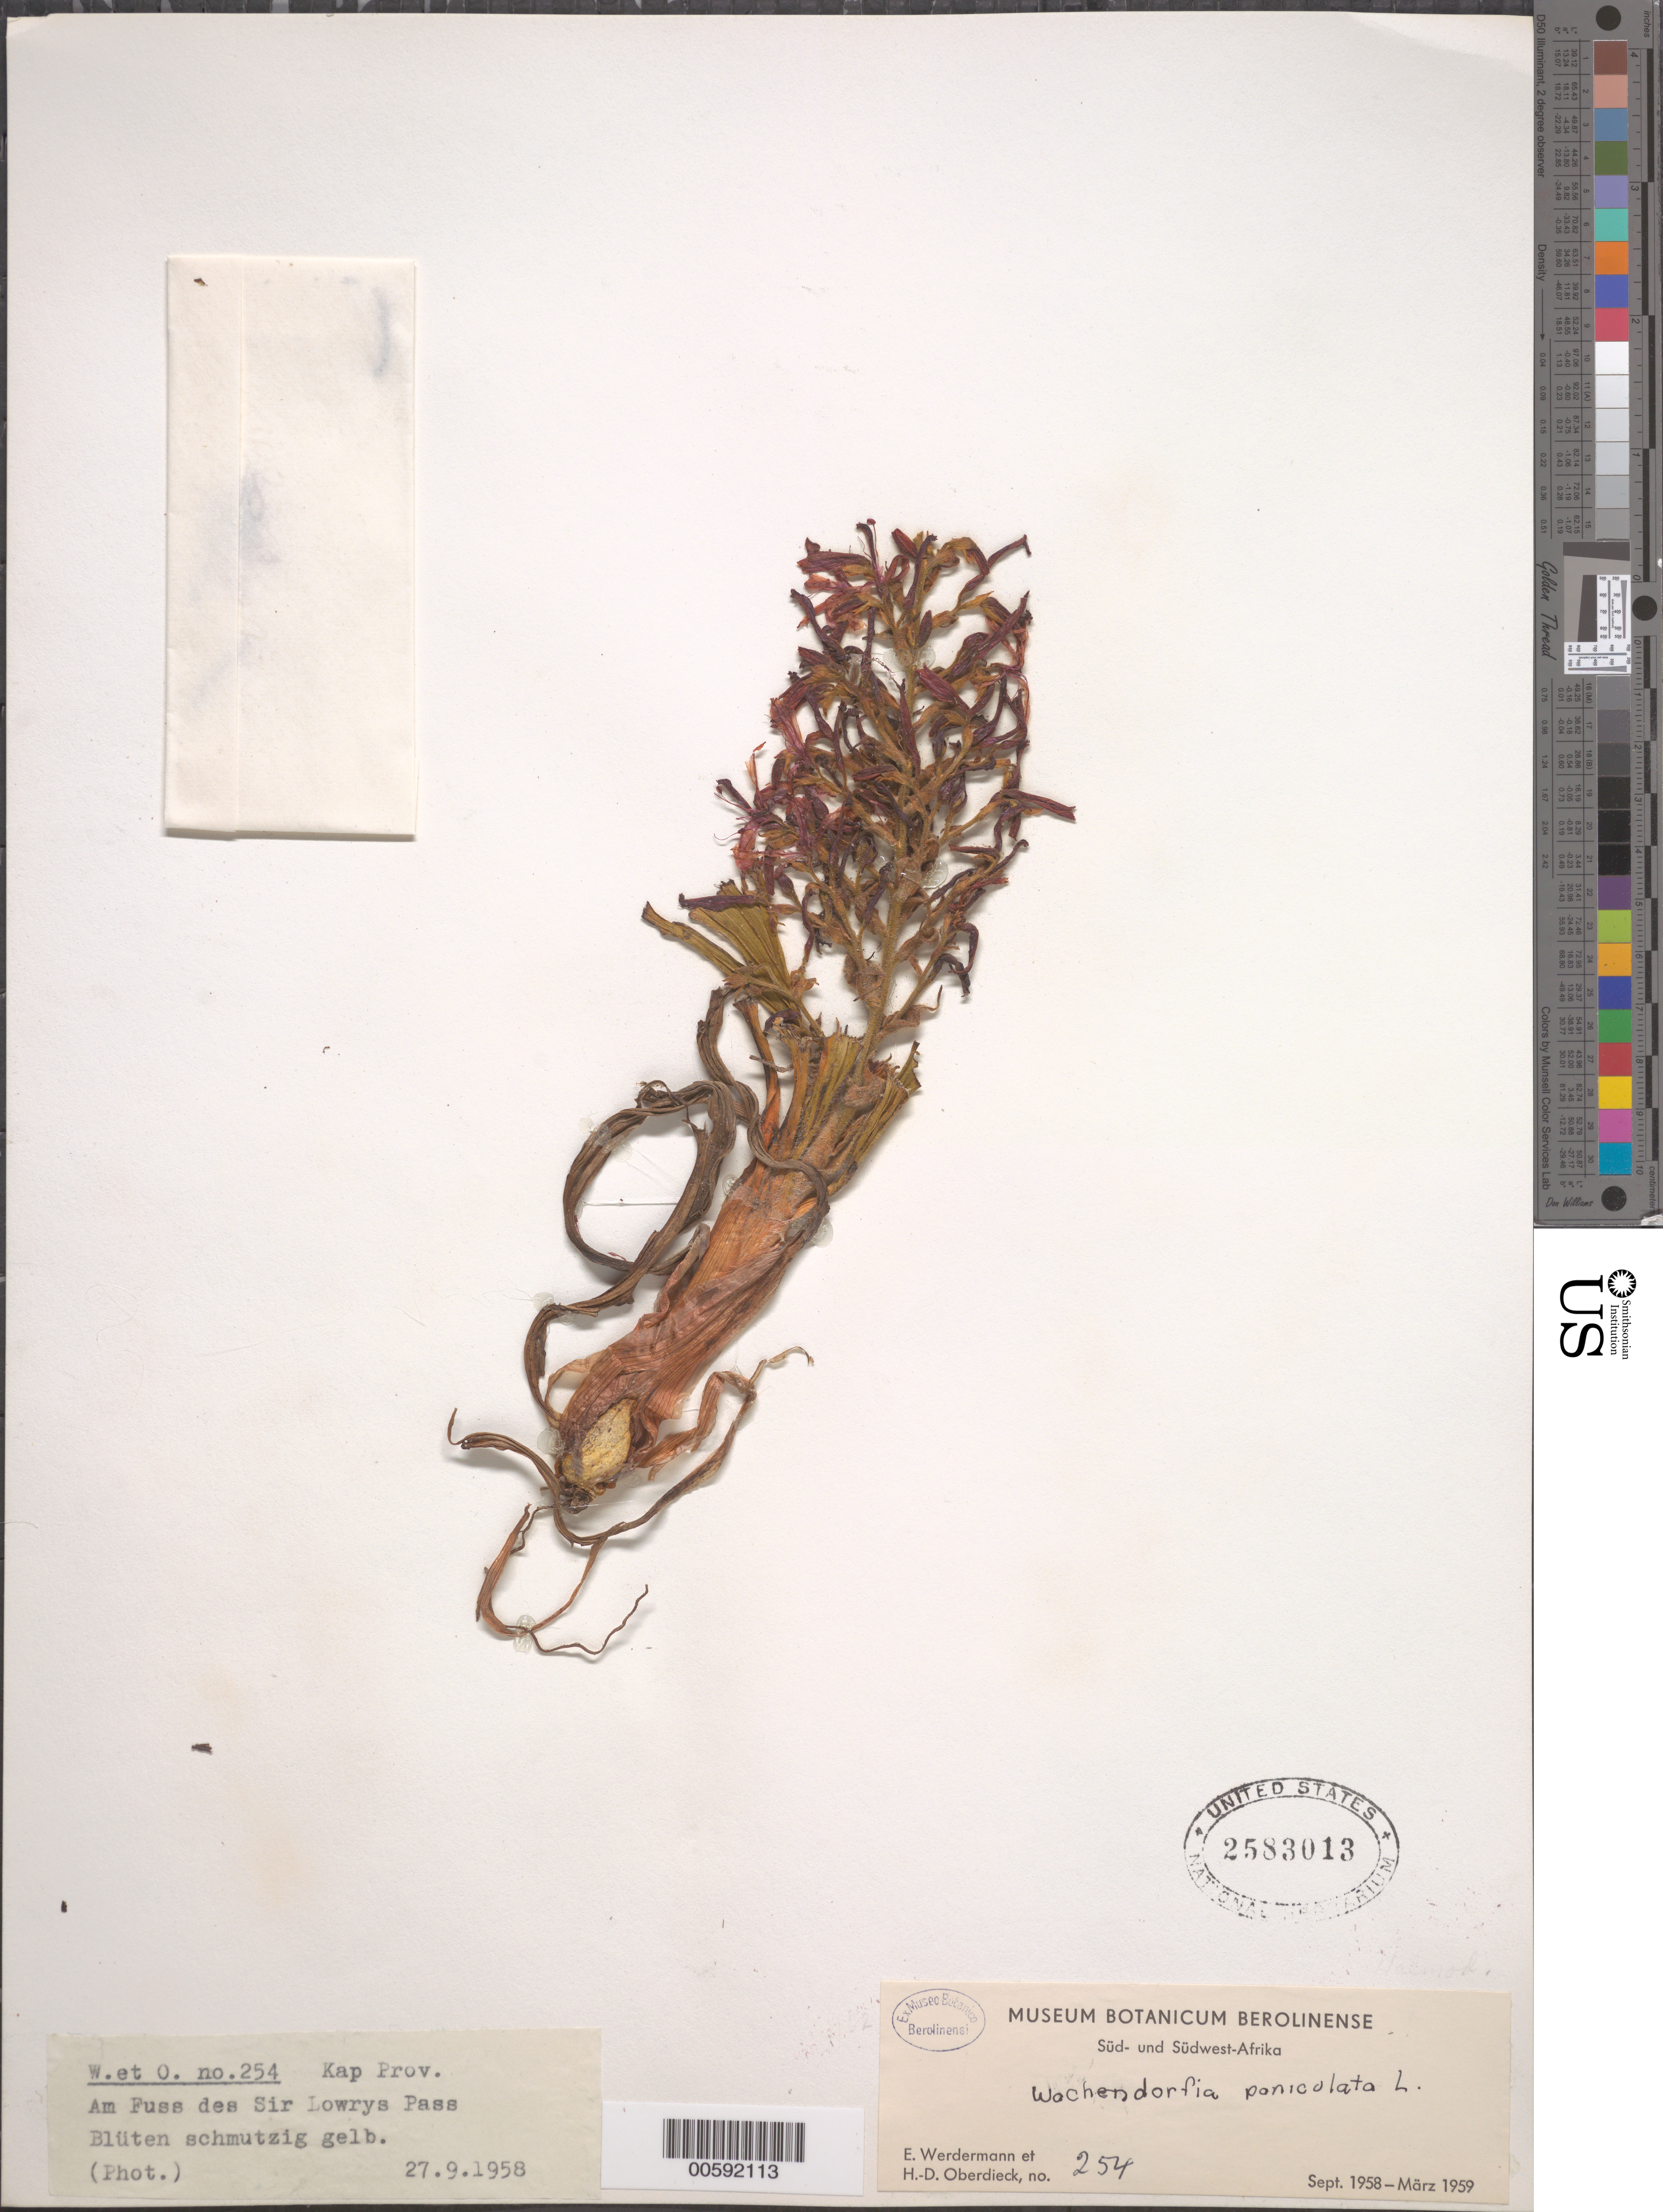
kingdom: Plantae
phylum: Tracheophyta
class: Liliopsida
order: Commelinales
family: Haemodoraceae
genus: Wachendorfia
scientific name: Wachendorfia paniculata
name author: L.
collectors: E. Werdermann & H. Oberdieck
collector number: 254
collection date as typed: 27 Sep 1958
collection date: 1958-09-27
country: South Africa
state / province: Western Cape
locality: Sir Lowrys Pass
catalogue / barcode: US 2583013